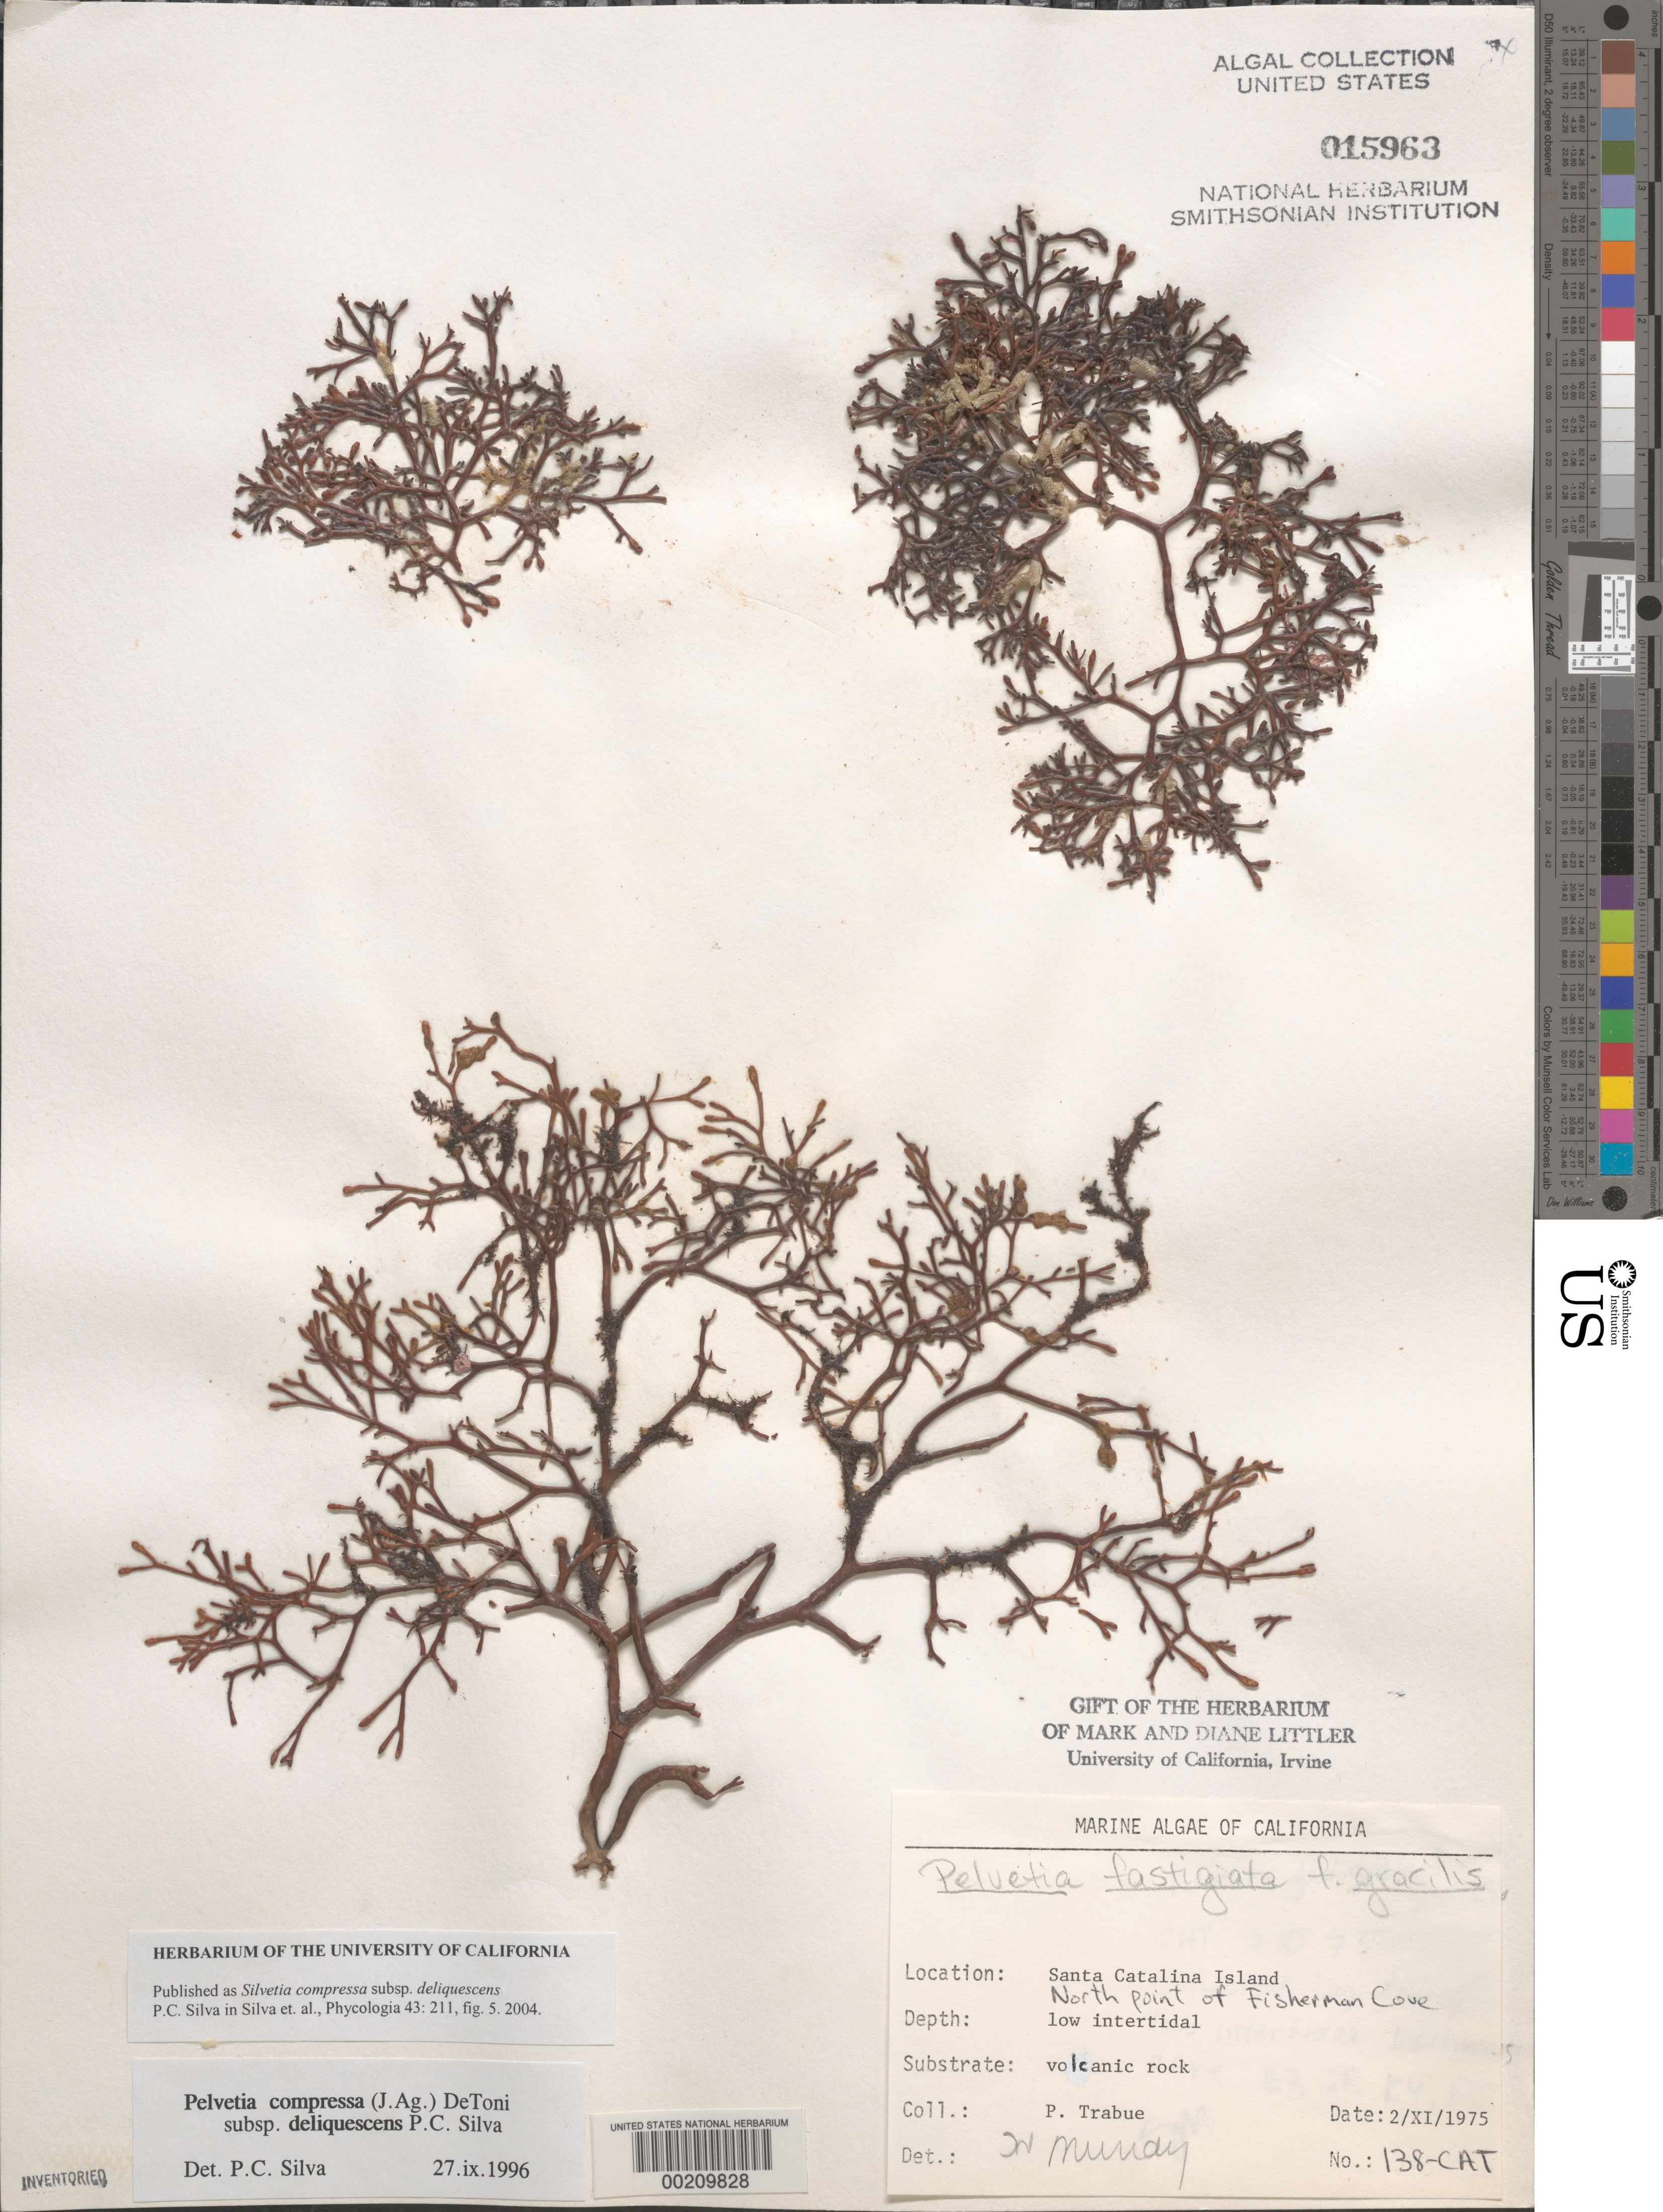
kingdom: Chromista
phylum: Ochrophyta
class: Phaeophyceae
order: Fucales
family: Fucaceae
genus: Silvetia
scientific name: Silvetia compressa subsp. deliquescens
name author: P.C. Silva in P.C. Silva et al.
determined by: Silva, P. C.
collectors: P. J. Trabue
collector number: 138-CAT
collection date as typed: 02 Nov 1975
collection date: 1975-11-02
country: United States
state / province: California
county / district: Los Angeles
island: Santa Catalina Island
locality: Fishermen Cove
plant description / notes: BLM-SOCALBIGHT Rocky Intertidal Survey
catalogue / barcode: US 15963